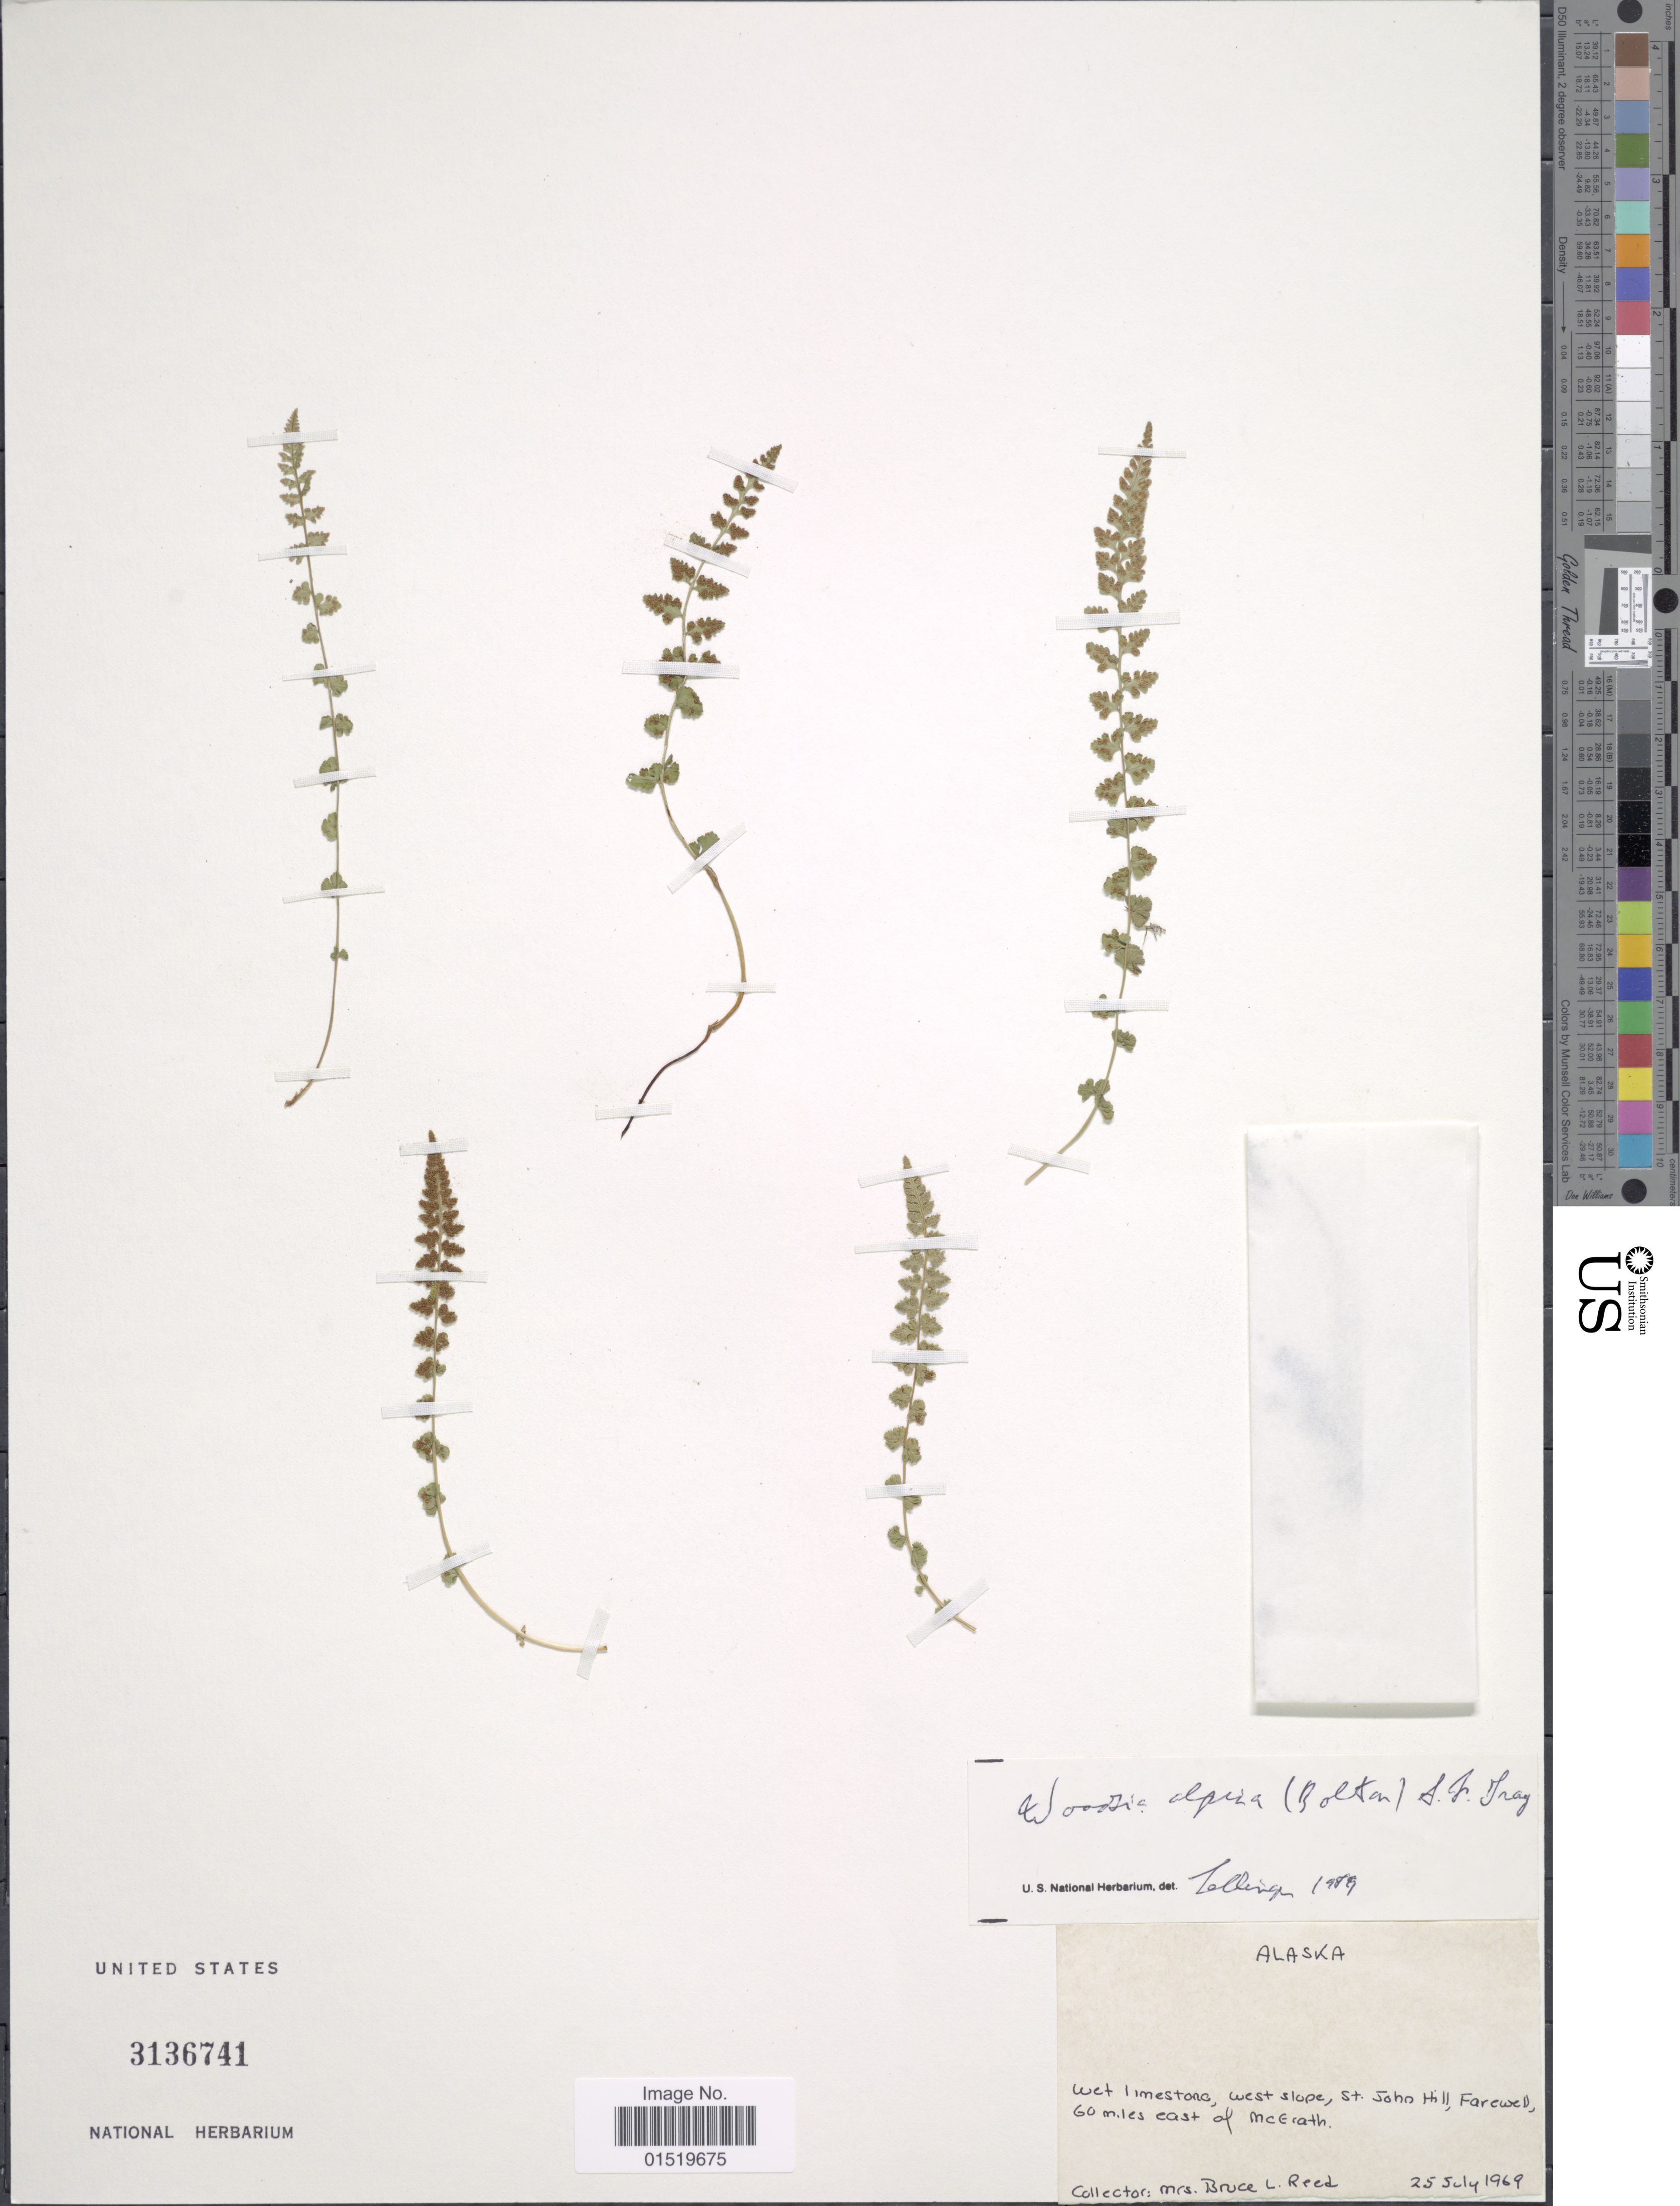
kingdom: Plantae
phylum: Tracheophyta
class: Polypodiopsida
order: Polypodiales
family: Woodsiaceae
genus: Woodsia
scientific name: Woodsia alpina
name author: (Bolton) S.F. Gray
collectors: B. Reed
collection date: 1969-07-25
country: United States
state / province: Alaska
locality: Wet limestone, west slope, St John Hill, farewell, 60 miles east of McErath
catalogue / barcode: US 3136741